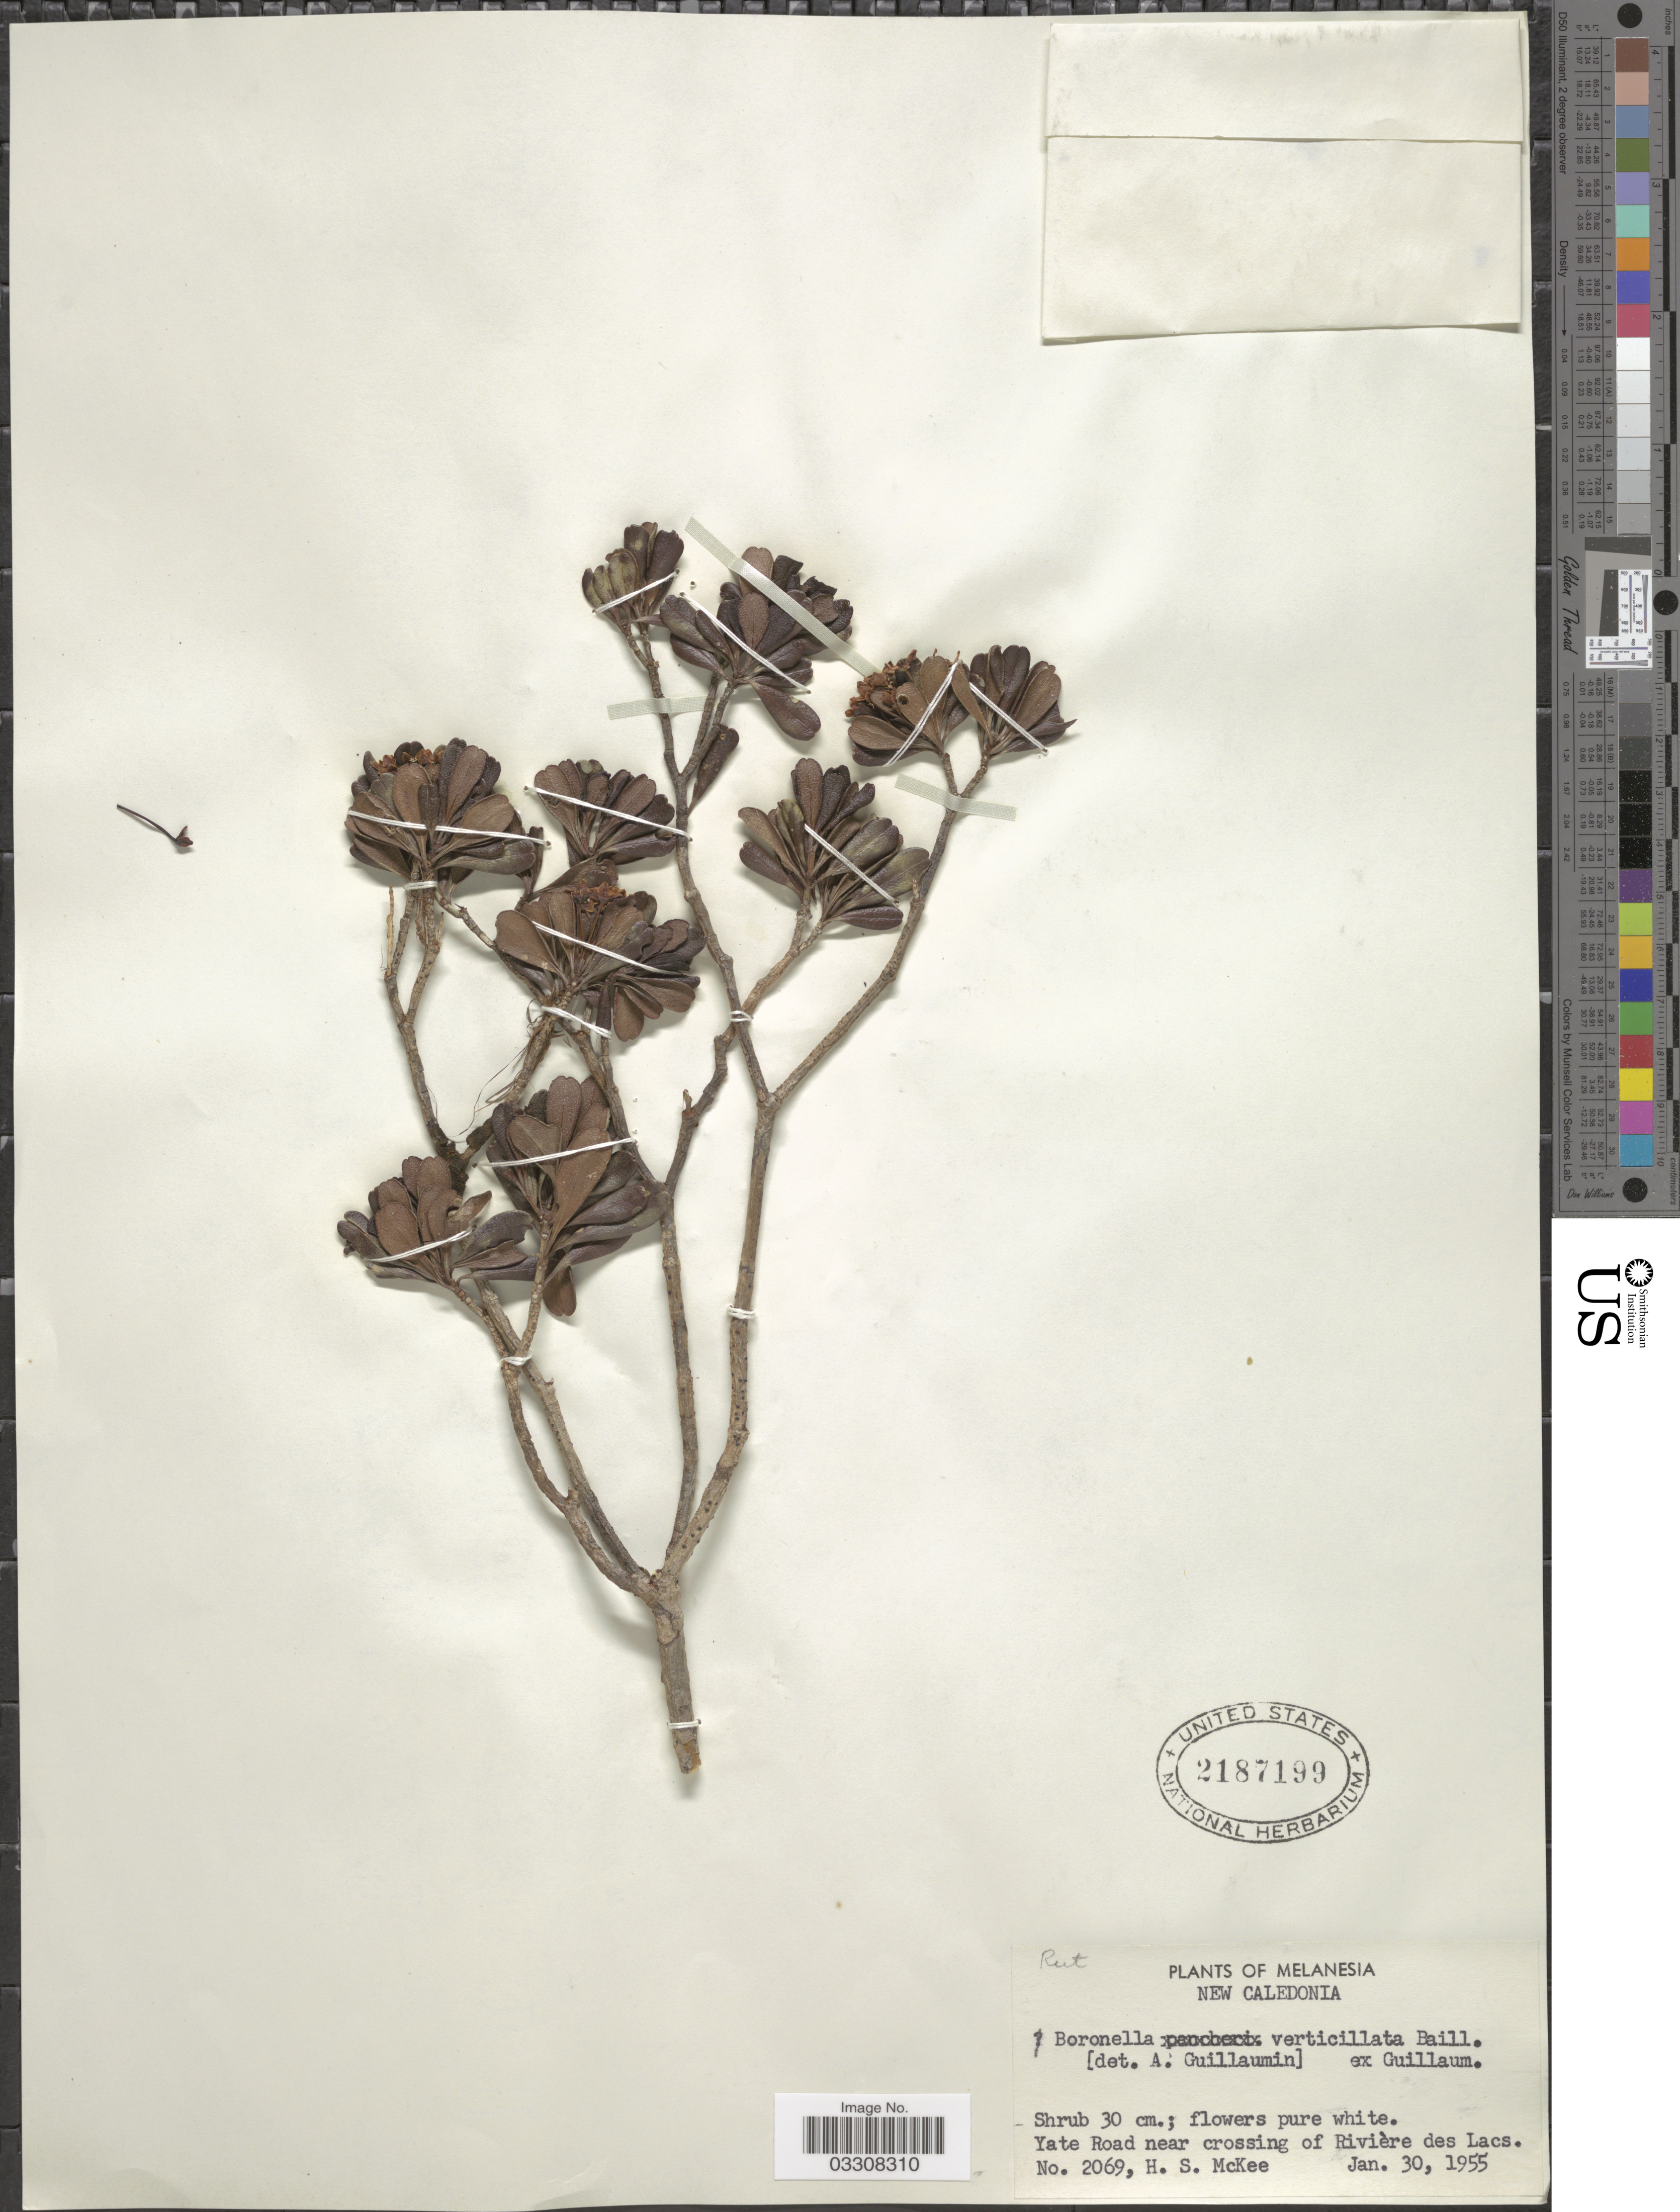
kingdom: Plantae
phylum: Tracheophyta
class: Magnoliopsida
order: Sapindales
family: Rutaceae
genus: Boronia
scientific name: Boronia parviflora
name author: Sm.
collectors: H. S. McKee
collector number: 2069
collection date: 1955-01-30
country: New Caledonia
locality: Melanesia. Yate Road near crossing of Rivière des Lacs.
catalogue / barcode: US 2187199